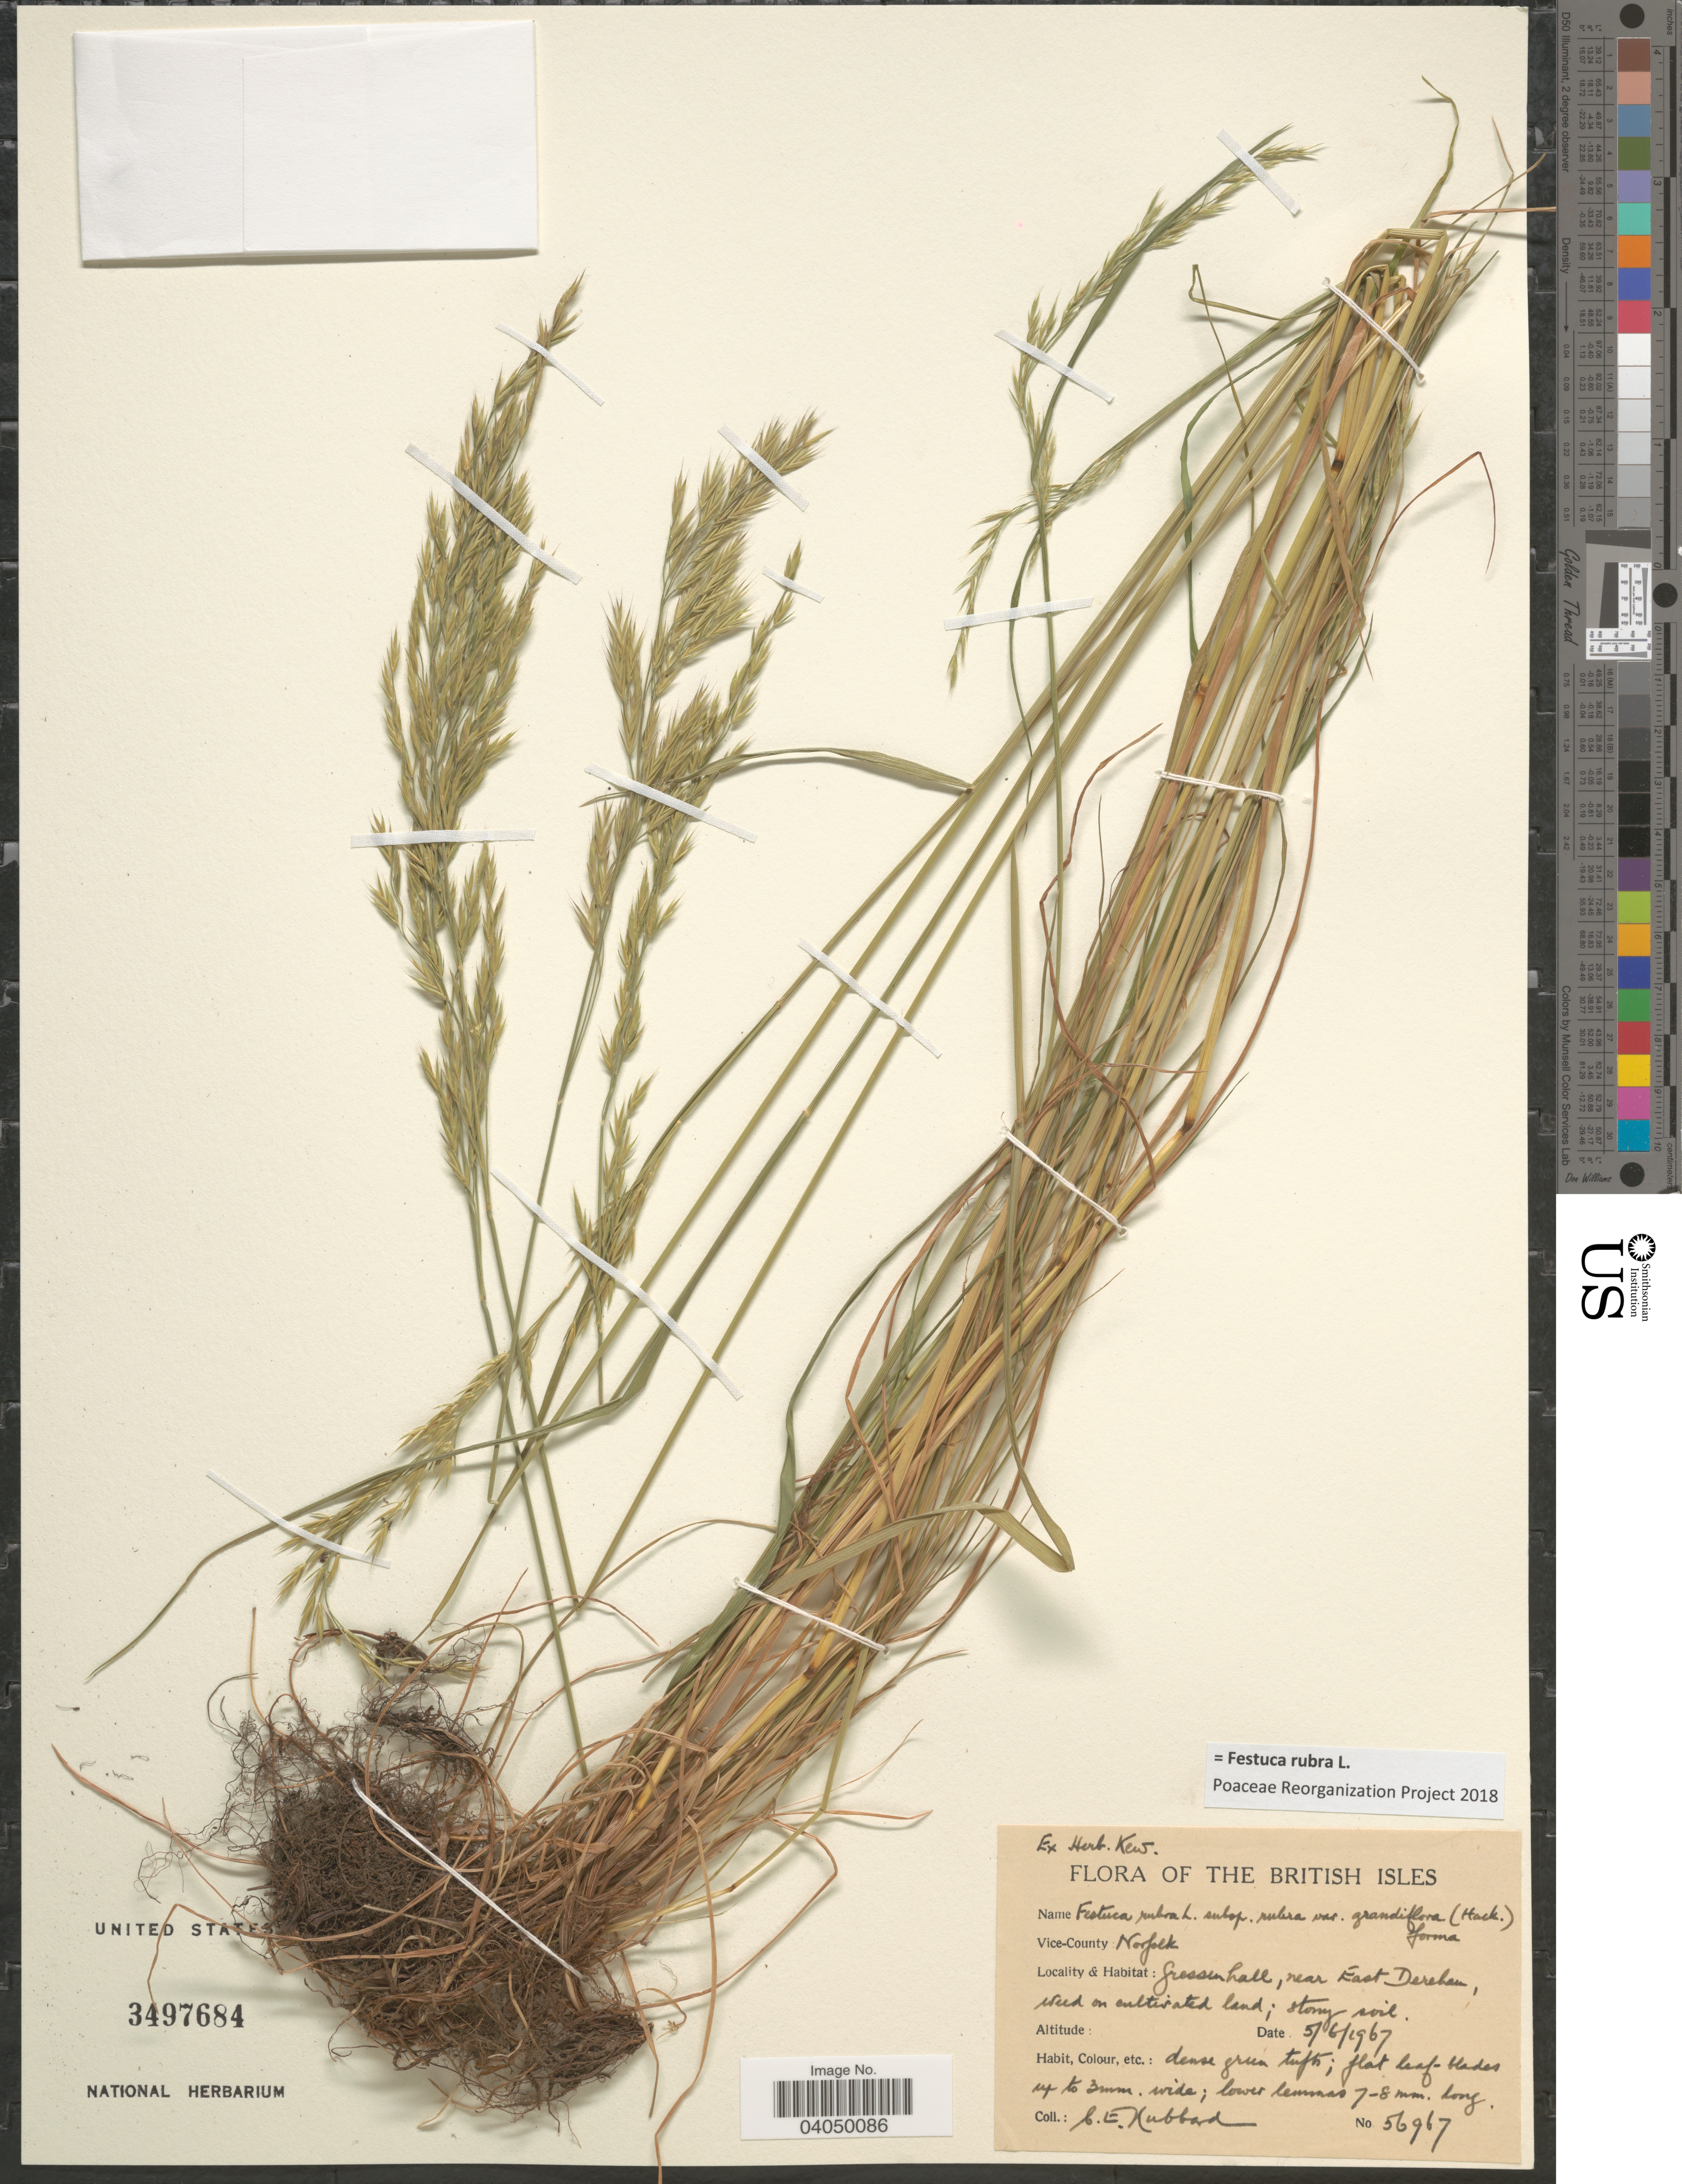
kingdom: Plantae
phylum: Tracheophyta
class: Liliopsida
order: Poales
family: Poaceae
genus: Festuca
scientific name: Festuca rubra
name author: L.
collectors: C. E. Hubbard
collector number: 56967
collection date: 1967-06-05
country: United Kingdom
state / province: England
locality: British Isles. Vice-County: Norfolk. Grossenhall, near East Dereham, weed on cultivated land; stony soil.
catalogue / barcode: US 3497684